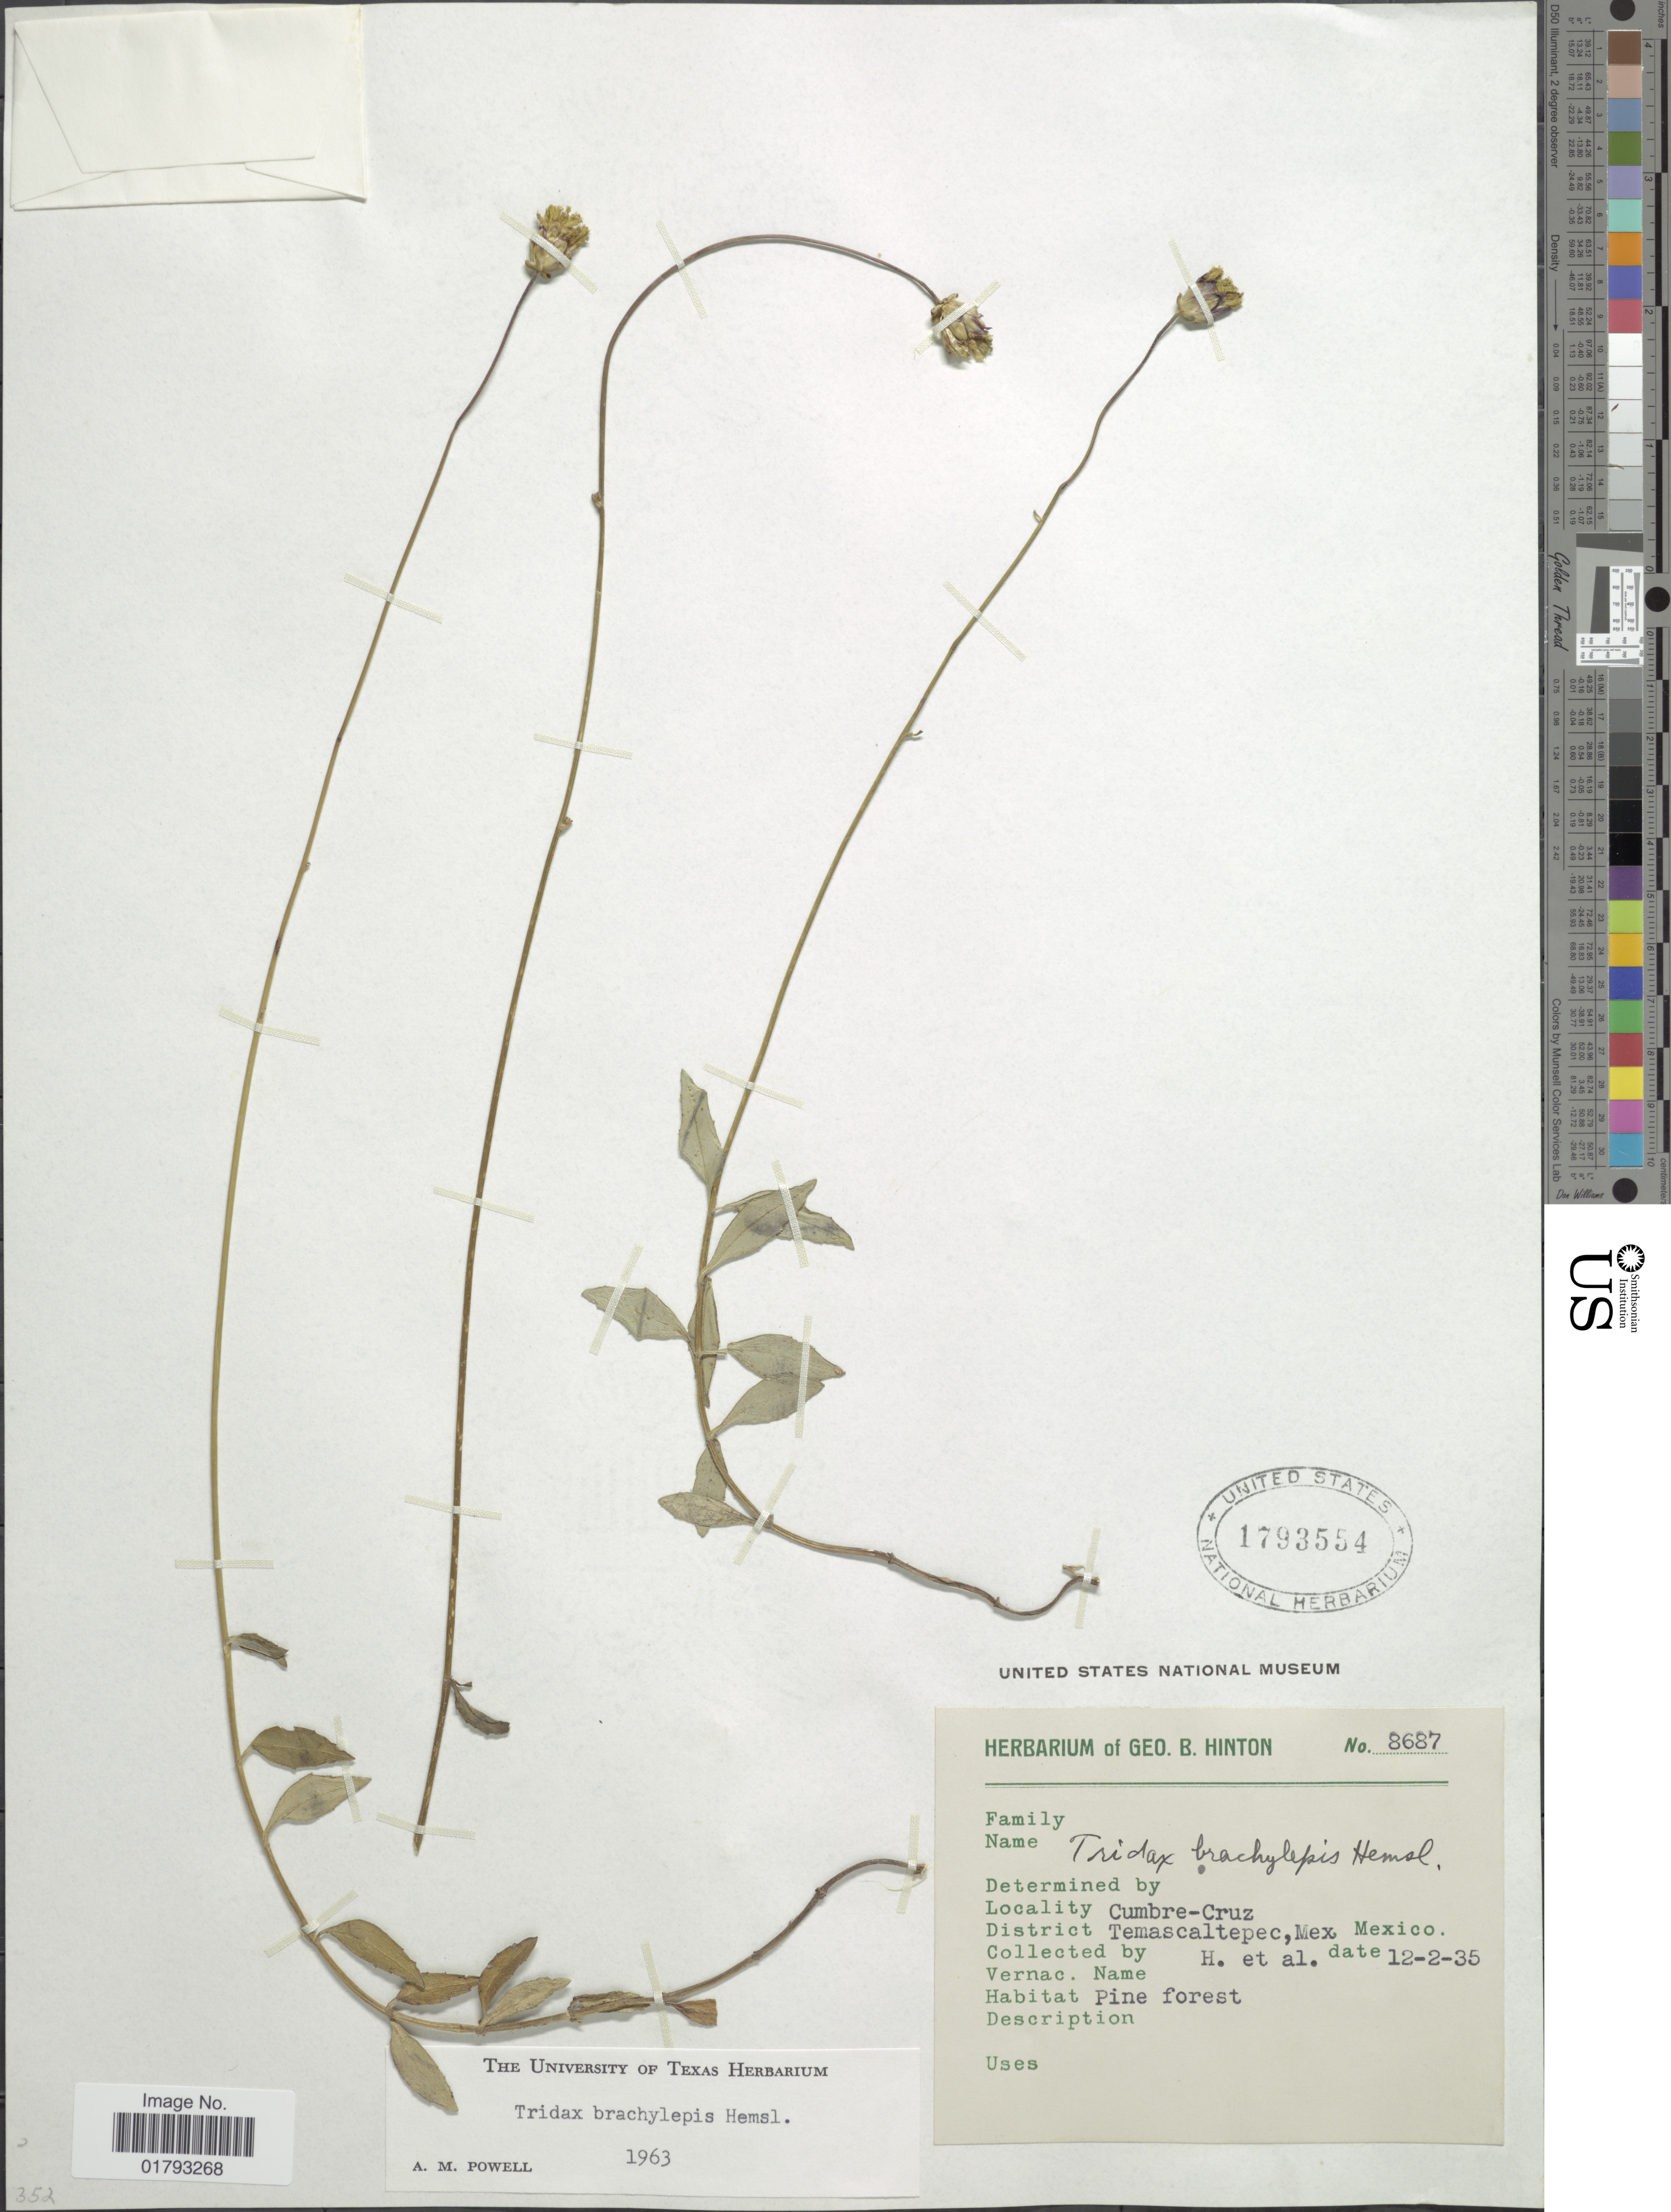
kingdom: Plantae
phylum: Tracheophyta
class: Magnoliopsida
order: Asterales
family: Asteraceae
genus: Tridax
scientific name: Tridax brachylepis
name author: Hemsl.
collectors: G. B. Hinton & et al.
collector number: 8687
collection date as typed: Transcribed d/m/y: 2/12/35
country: Mexico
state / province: México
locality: Cumbre-Cruz, Temascaltepec, Mex Mexico.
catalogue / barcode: US 1793554